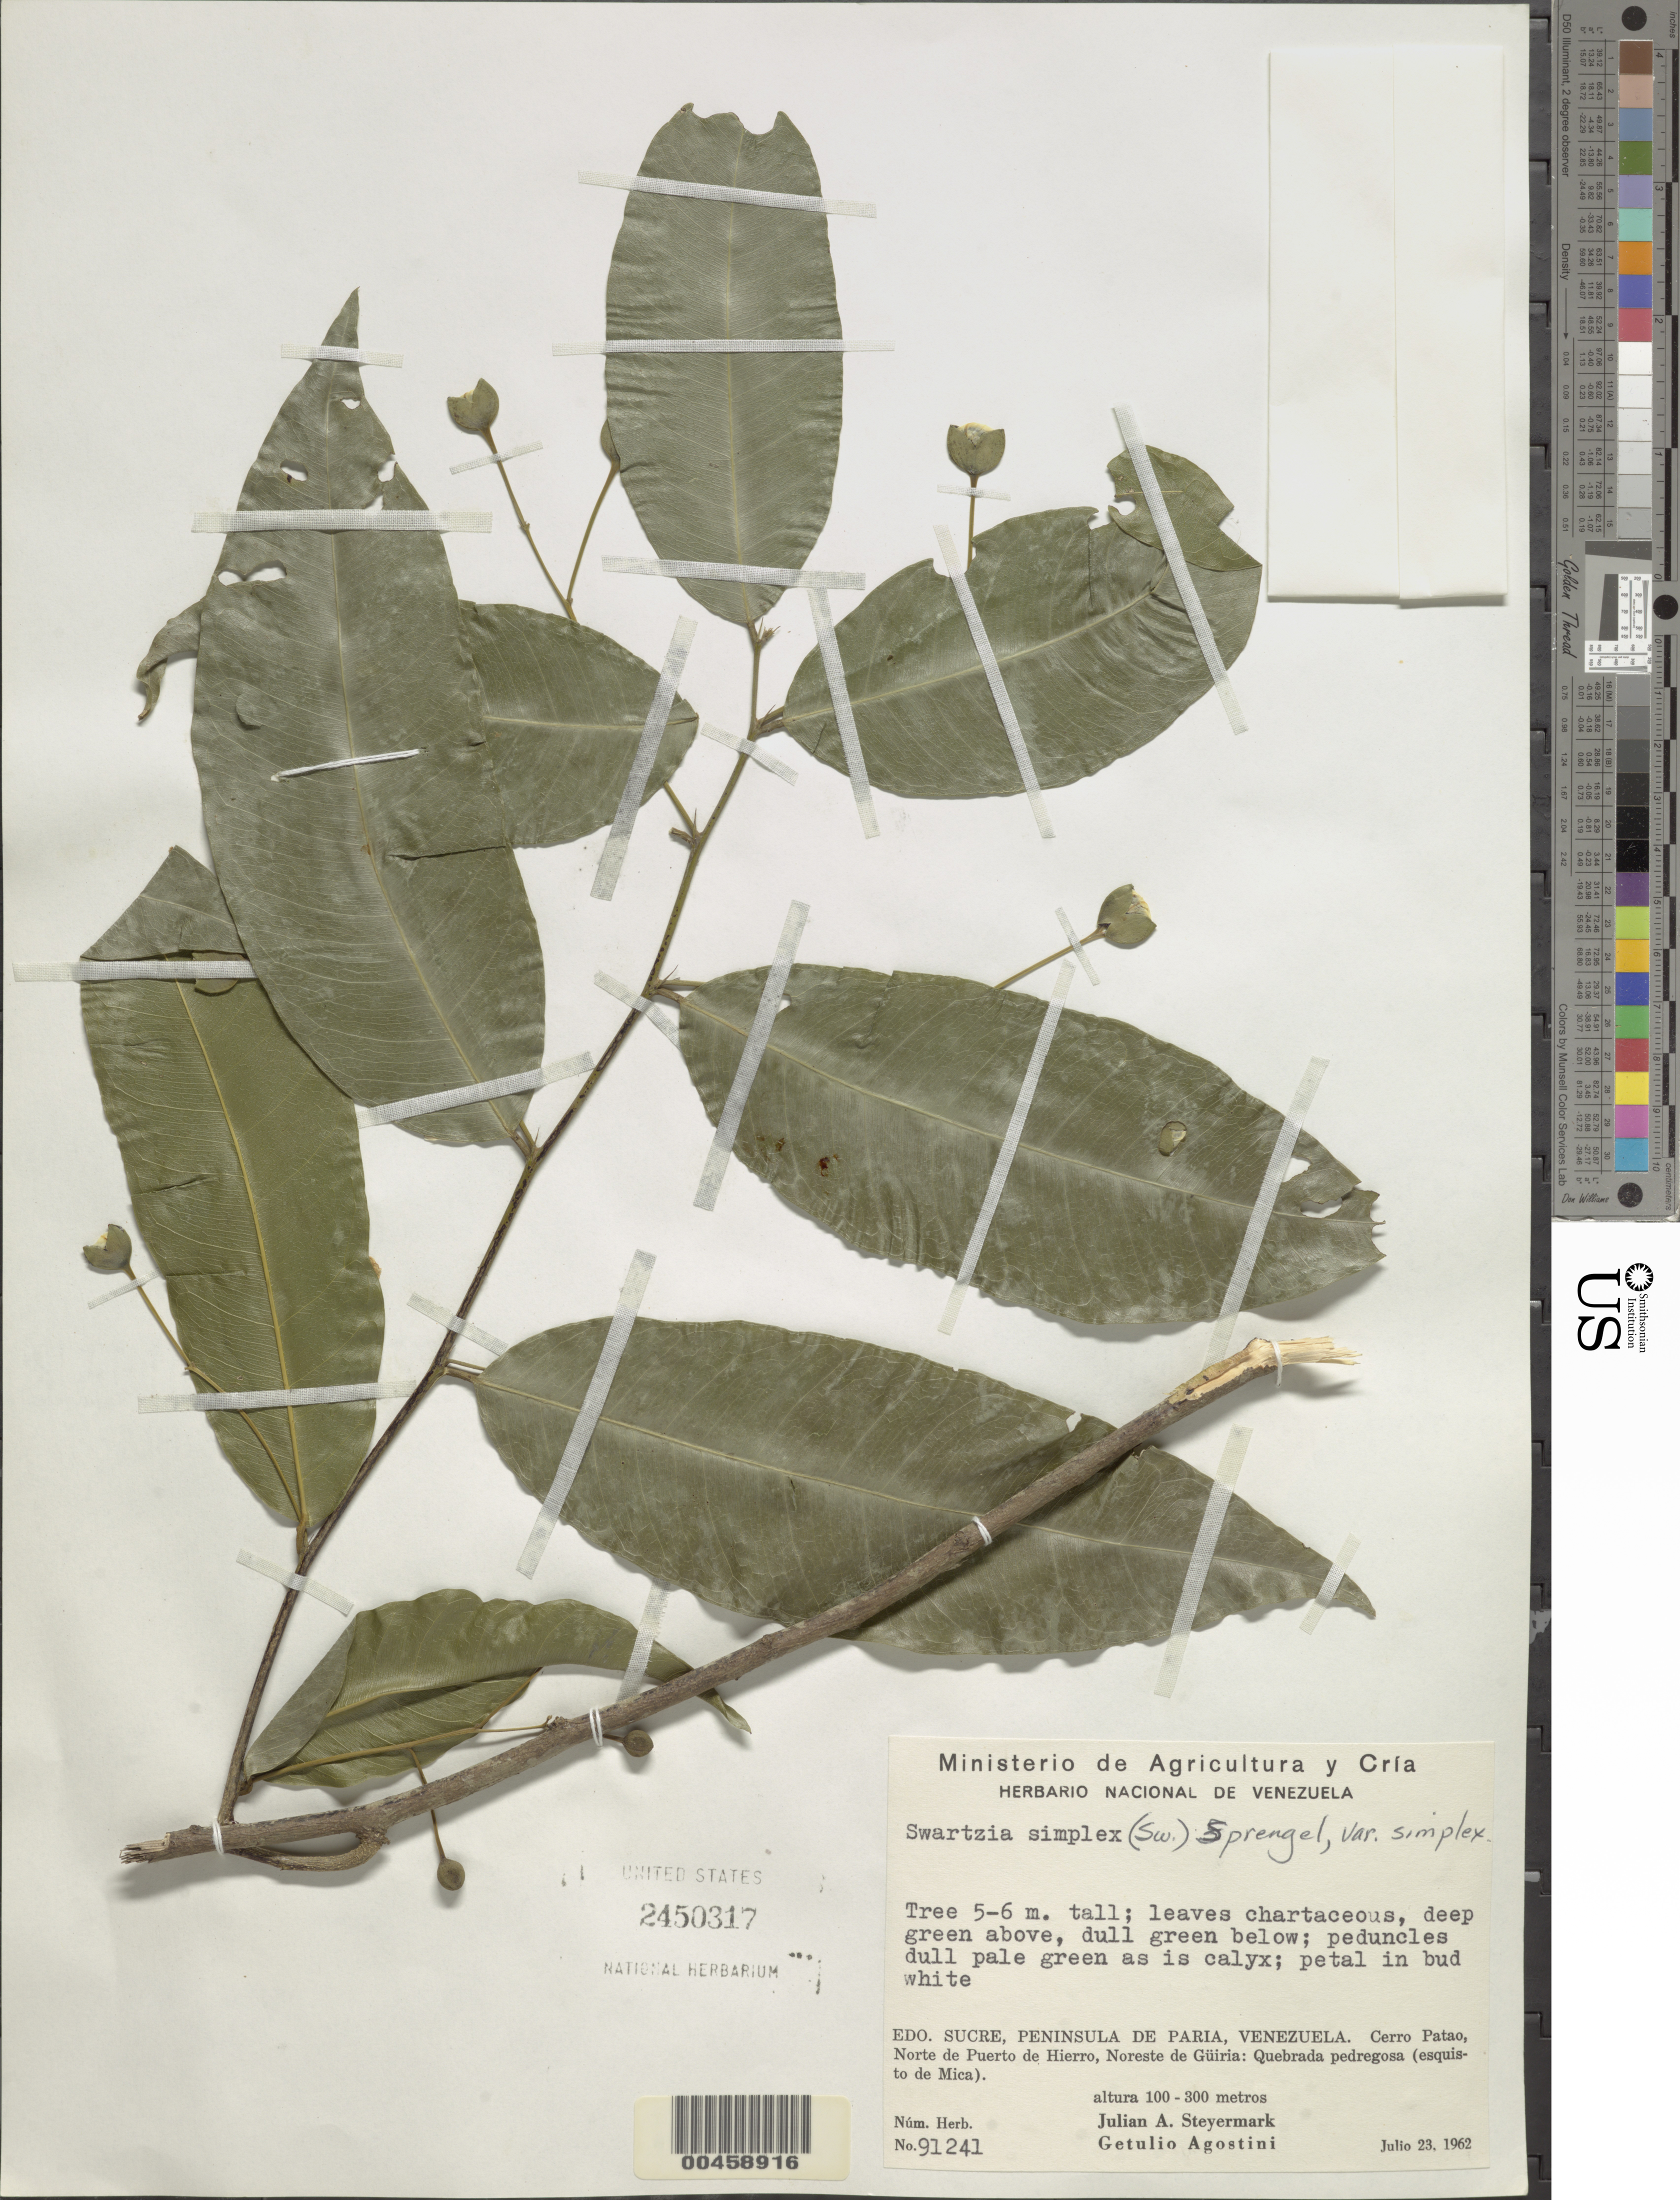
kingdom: Plantae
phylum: Tracheophyta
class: Magnoliopsida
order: Fabales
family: Fabaceae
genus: Swartzia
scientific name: Swartzia simplex var. simplex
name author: (Sw.) Spreng.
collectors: J. Steyermark & G. Agostini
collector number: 91241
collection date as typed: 23 Jul 1962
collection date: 1962-07-23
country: Venezuela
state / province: Sucre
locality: Cerro patao; n de puerto de hierro; ne de guiria; quebrada pedregosa (esquisto de mica)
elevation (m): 100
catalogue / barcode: US 2450317